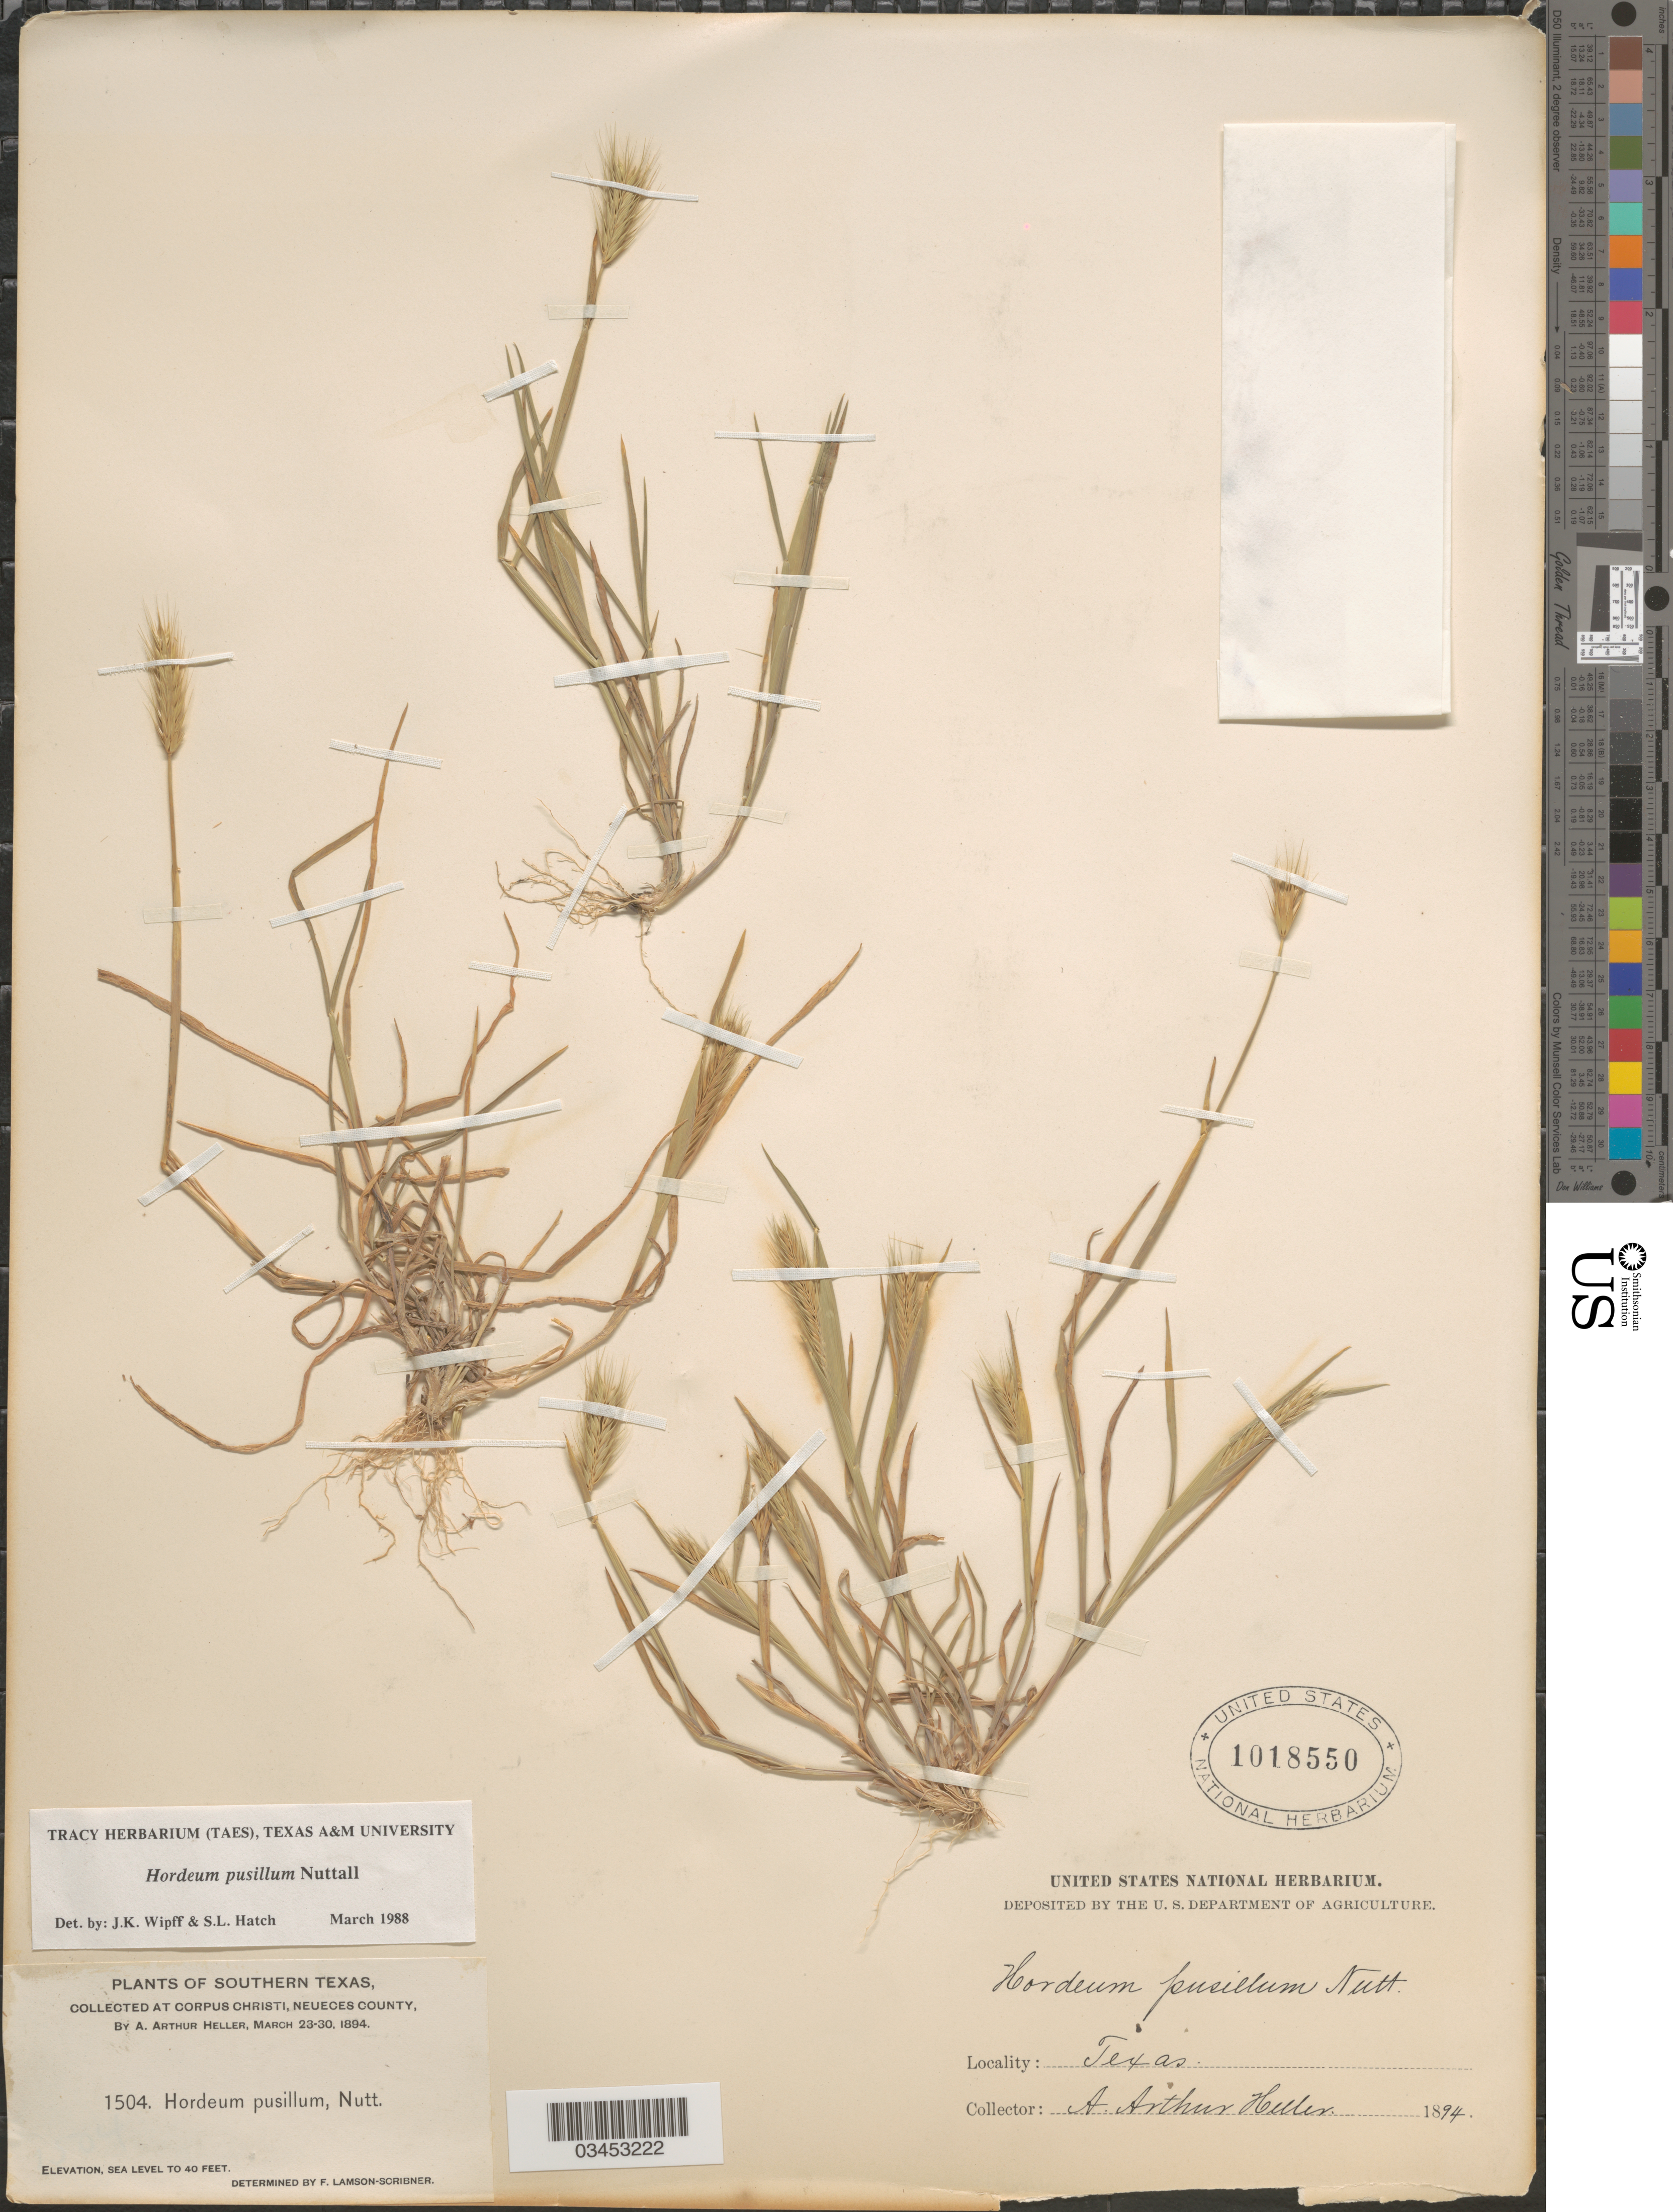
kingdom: Plantae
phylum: Tracheophyta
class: Liliopsida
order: Poales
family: Poaceae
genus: Hordeum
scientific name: Hordeum pusillum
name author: Nutt.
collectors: A. A. Heller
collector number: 1504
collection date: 1894-03-23/1894-03-30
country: United States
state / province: Texas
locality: Southern Texas. Corpus Christi, Neueces County.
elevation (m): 0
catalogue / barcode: US 1018550